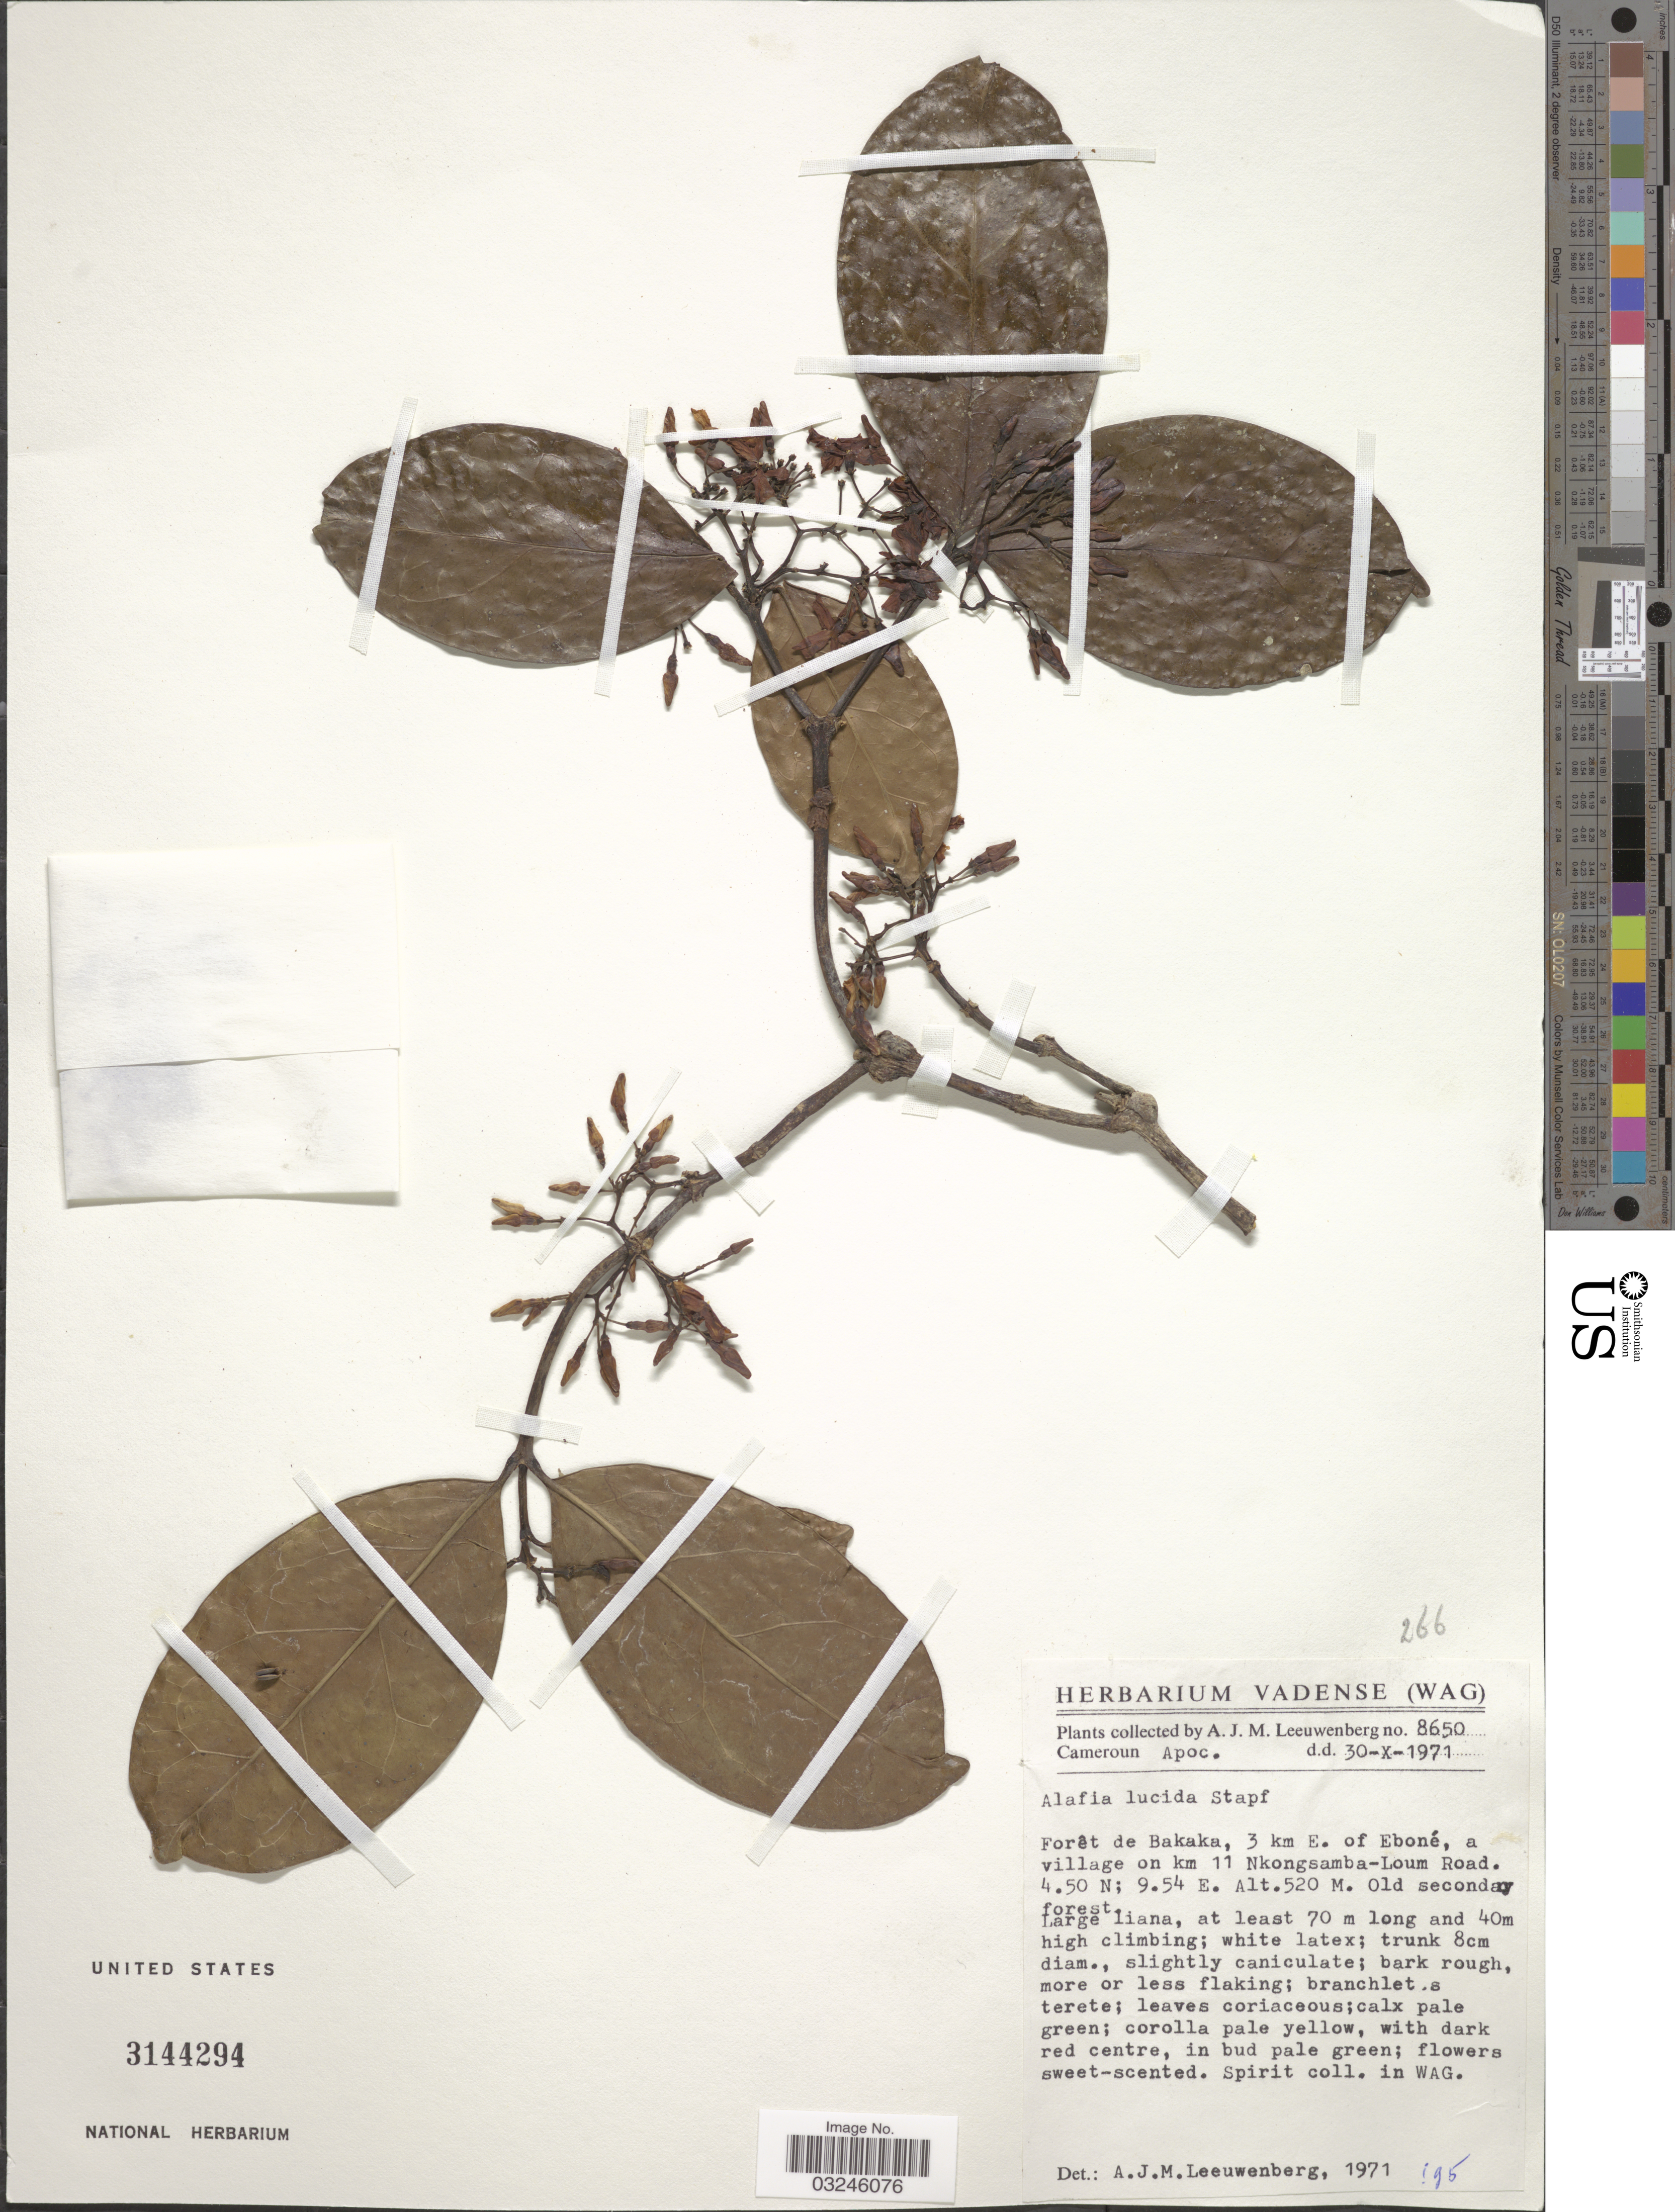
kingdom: Plantae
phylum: Tracheophyta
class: Magnoliopsida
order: Gentianales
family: Apocynaceae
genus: Alafia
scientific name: Alafia lucida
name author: Stapf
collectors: A. J. M. Leeuwenberg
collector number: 8650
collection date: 1971-10-30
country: Cameroon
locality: Forêt de Bakaka, 3 km E. of Eboné, a village on km 11 Nkongsamba-Loum Road.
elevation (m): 520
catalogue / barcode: US 3144294